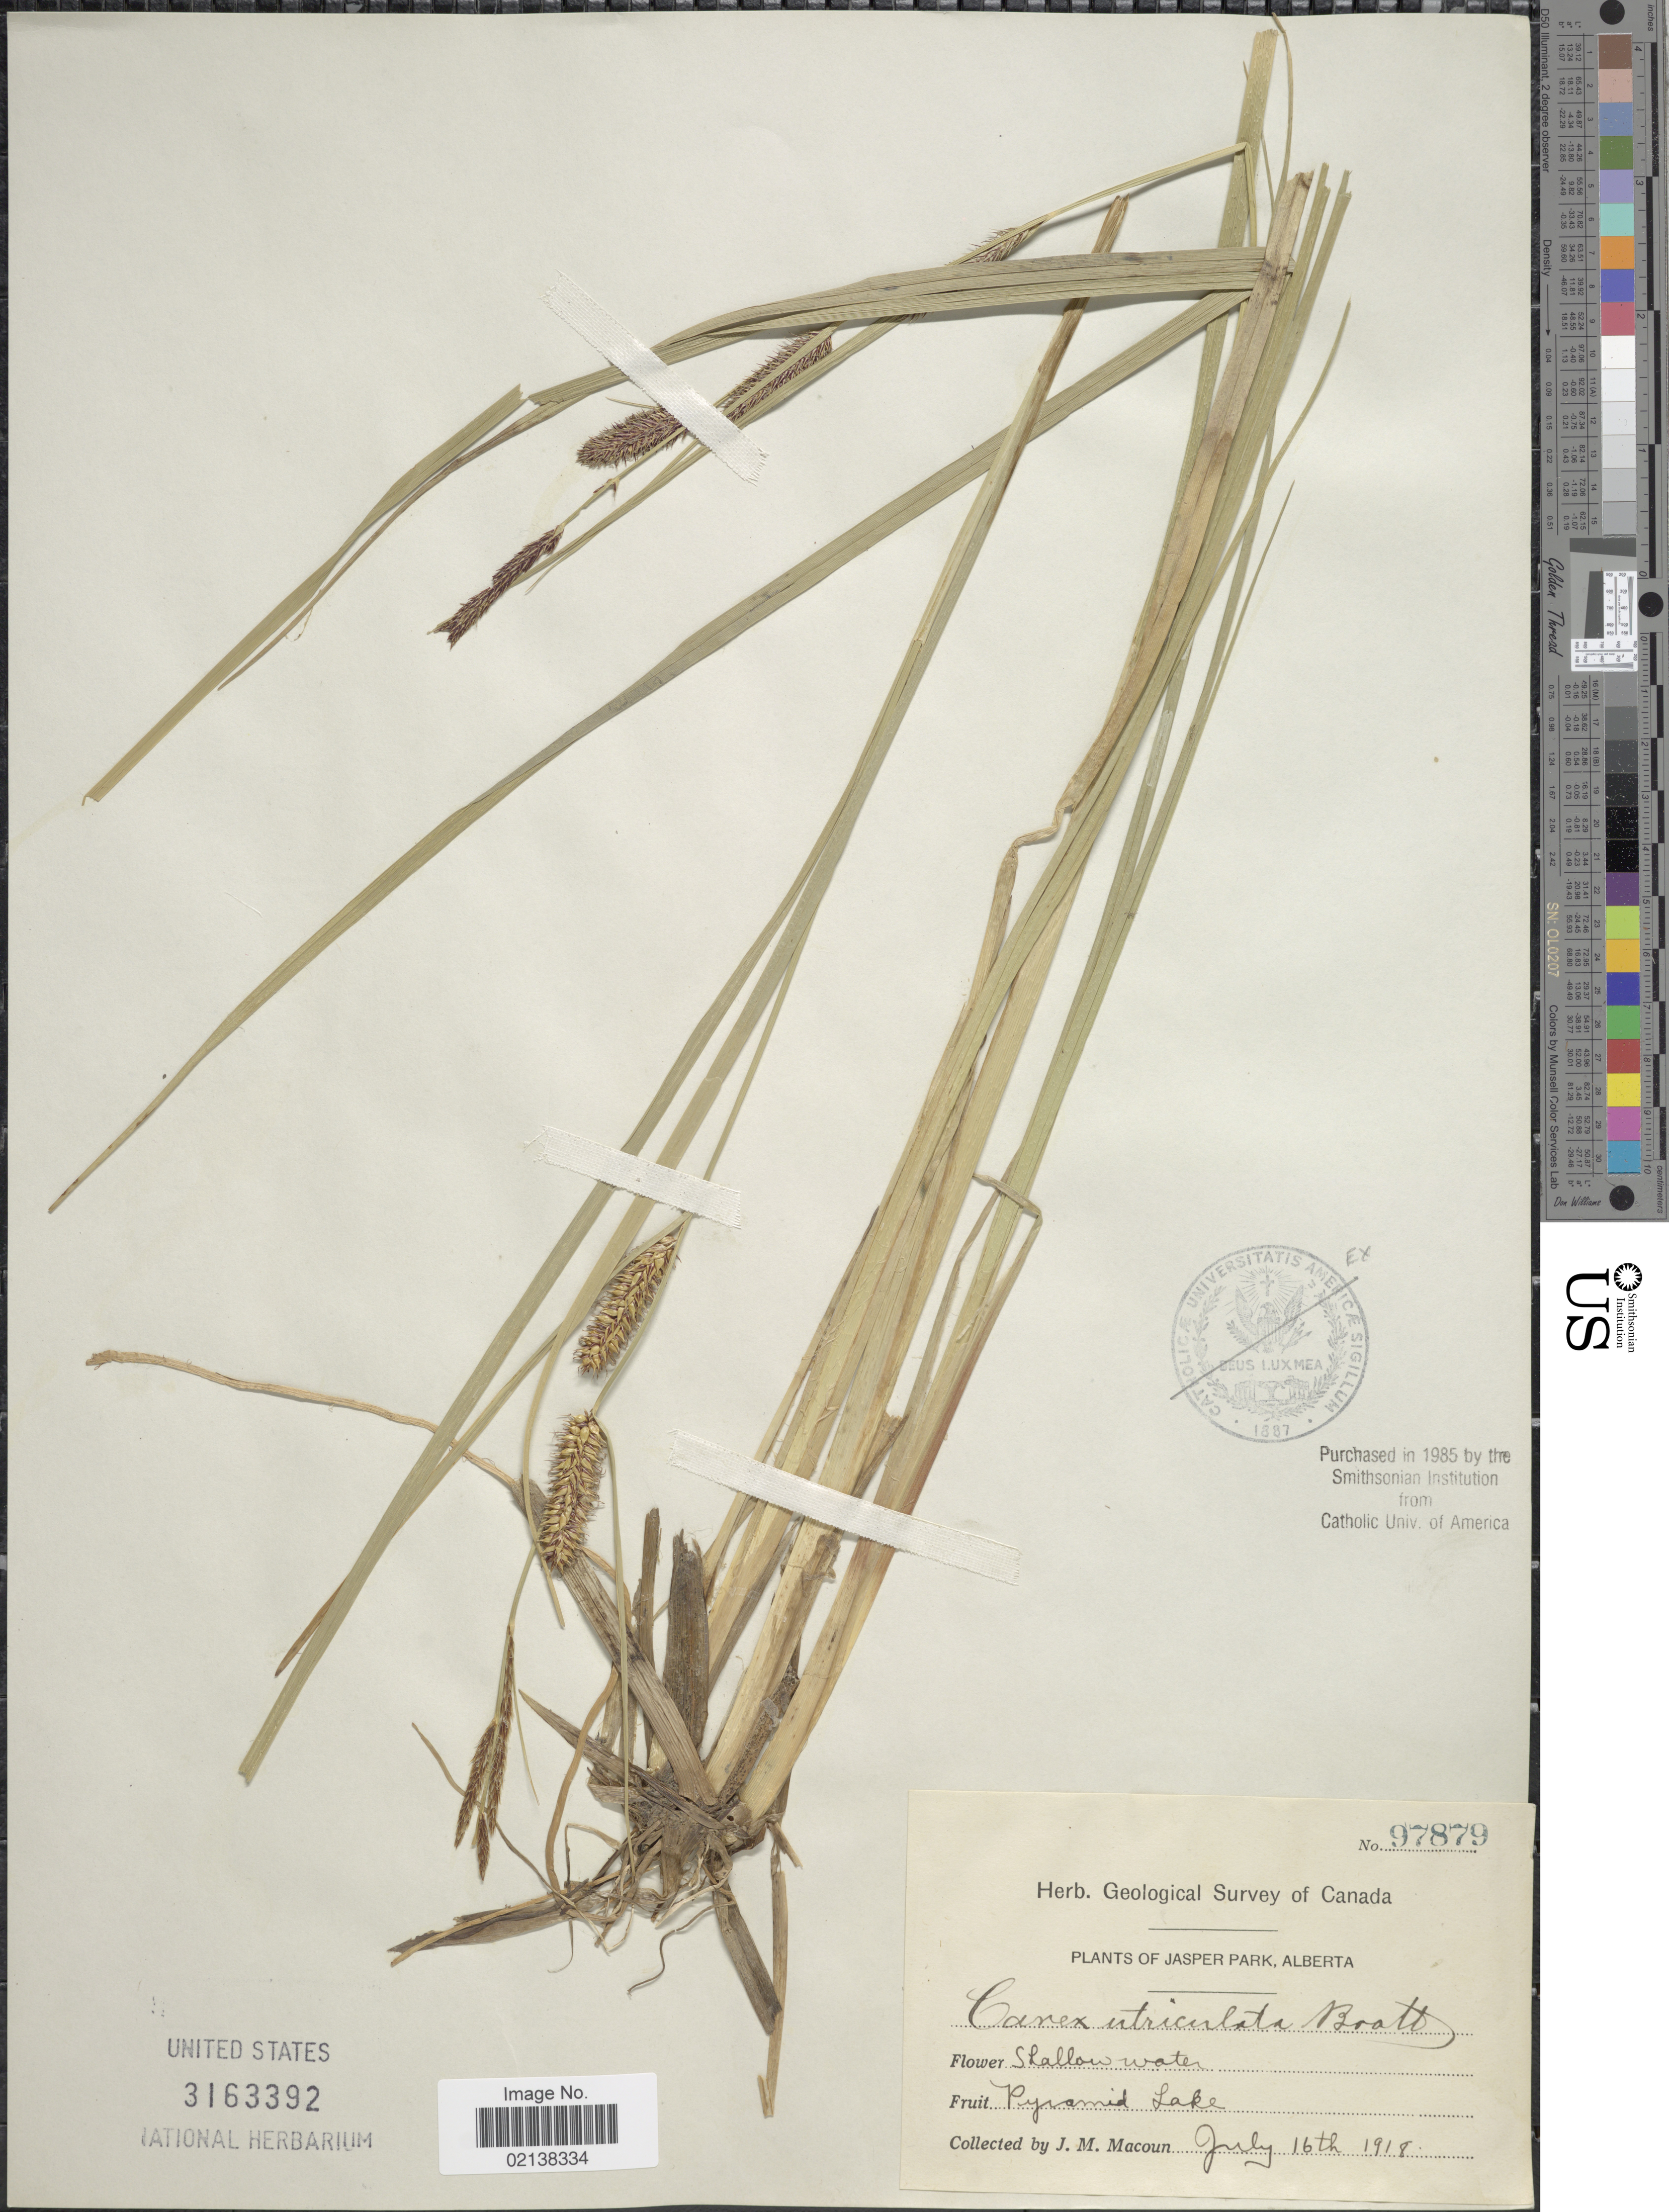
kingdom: Plantae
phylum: Tracheophyta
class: Liliopsida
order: Poales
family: Cyperaceae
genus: Carex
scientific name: Carex utriculata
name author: Boott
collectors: J. M. Macoun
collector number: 97879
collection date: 1918-07-16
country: Canada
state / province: Alberta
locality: Jasper Park, Pyramid Lake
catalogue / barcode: US 3163392